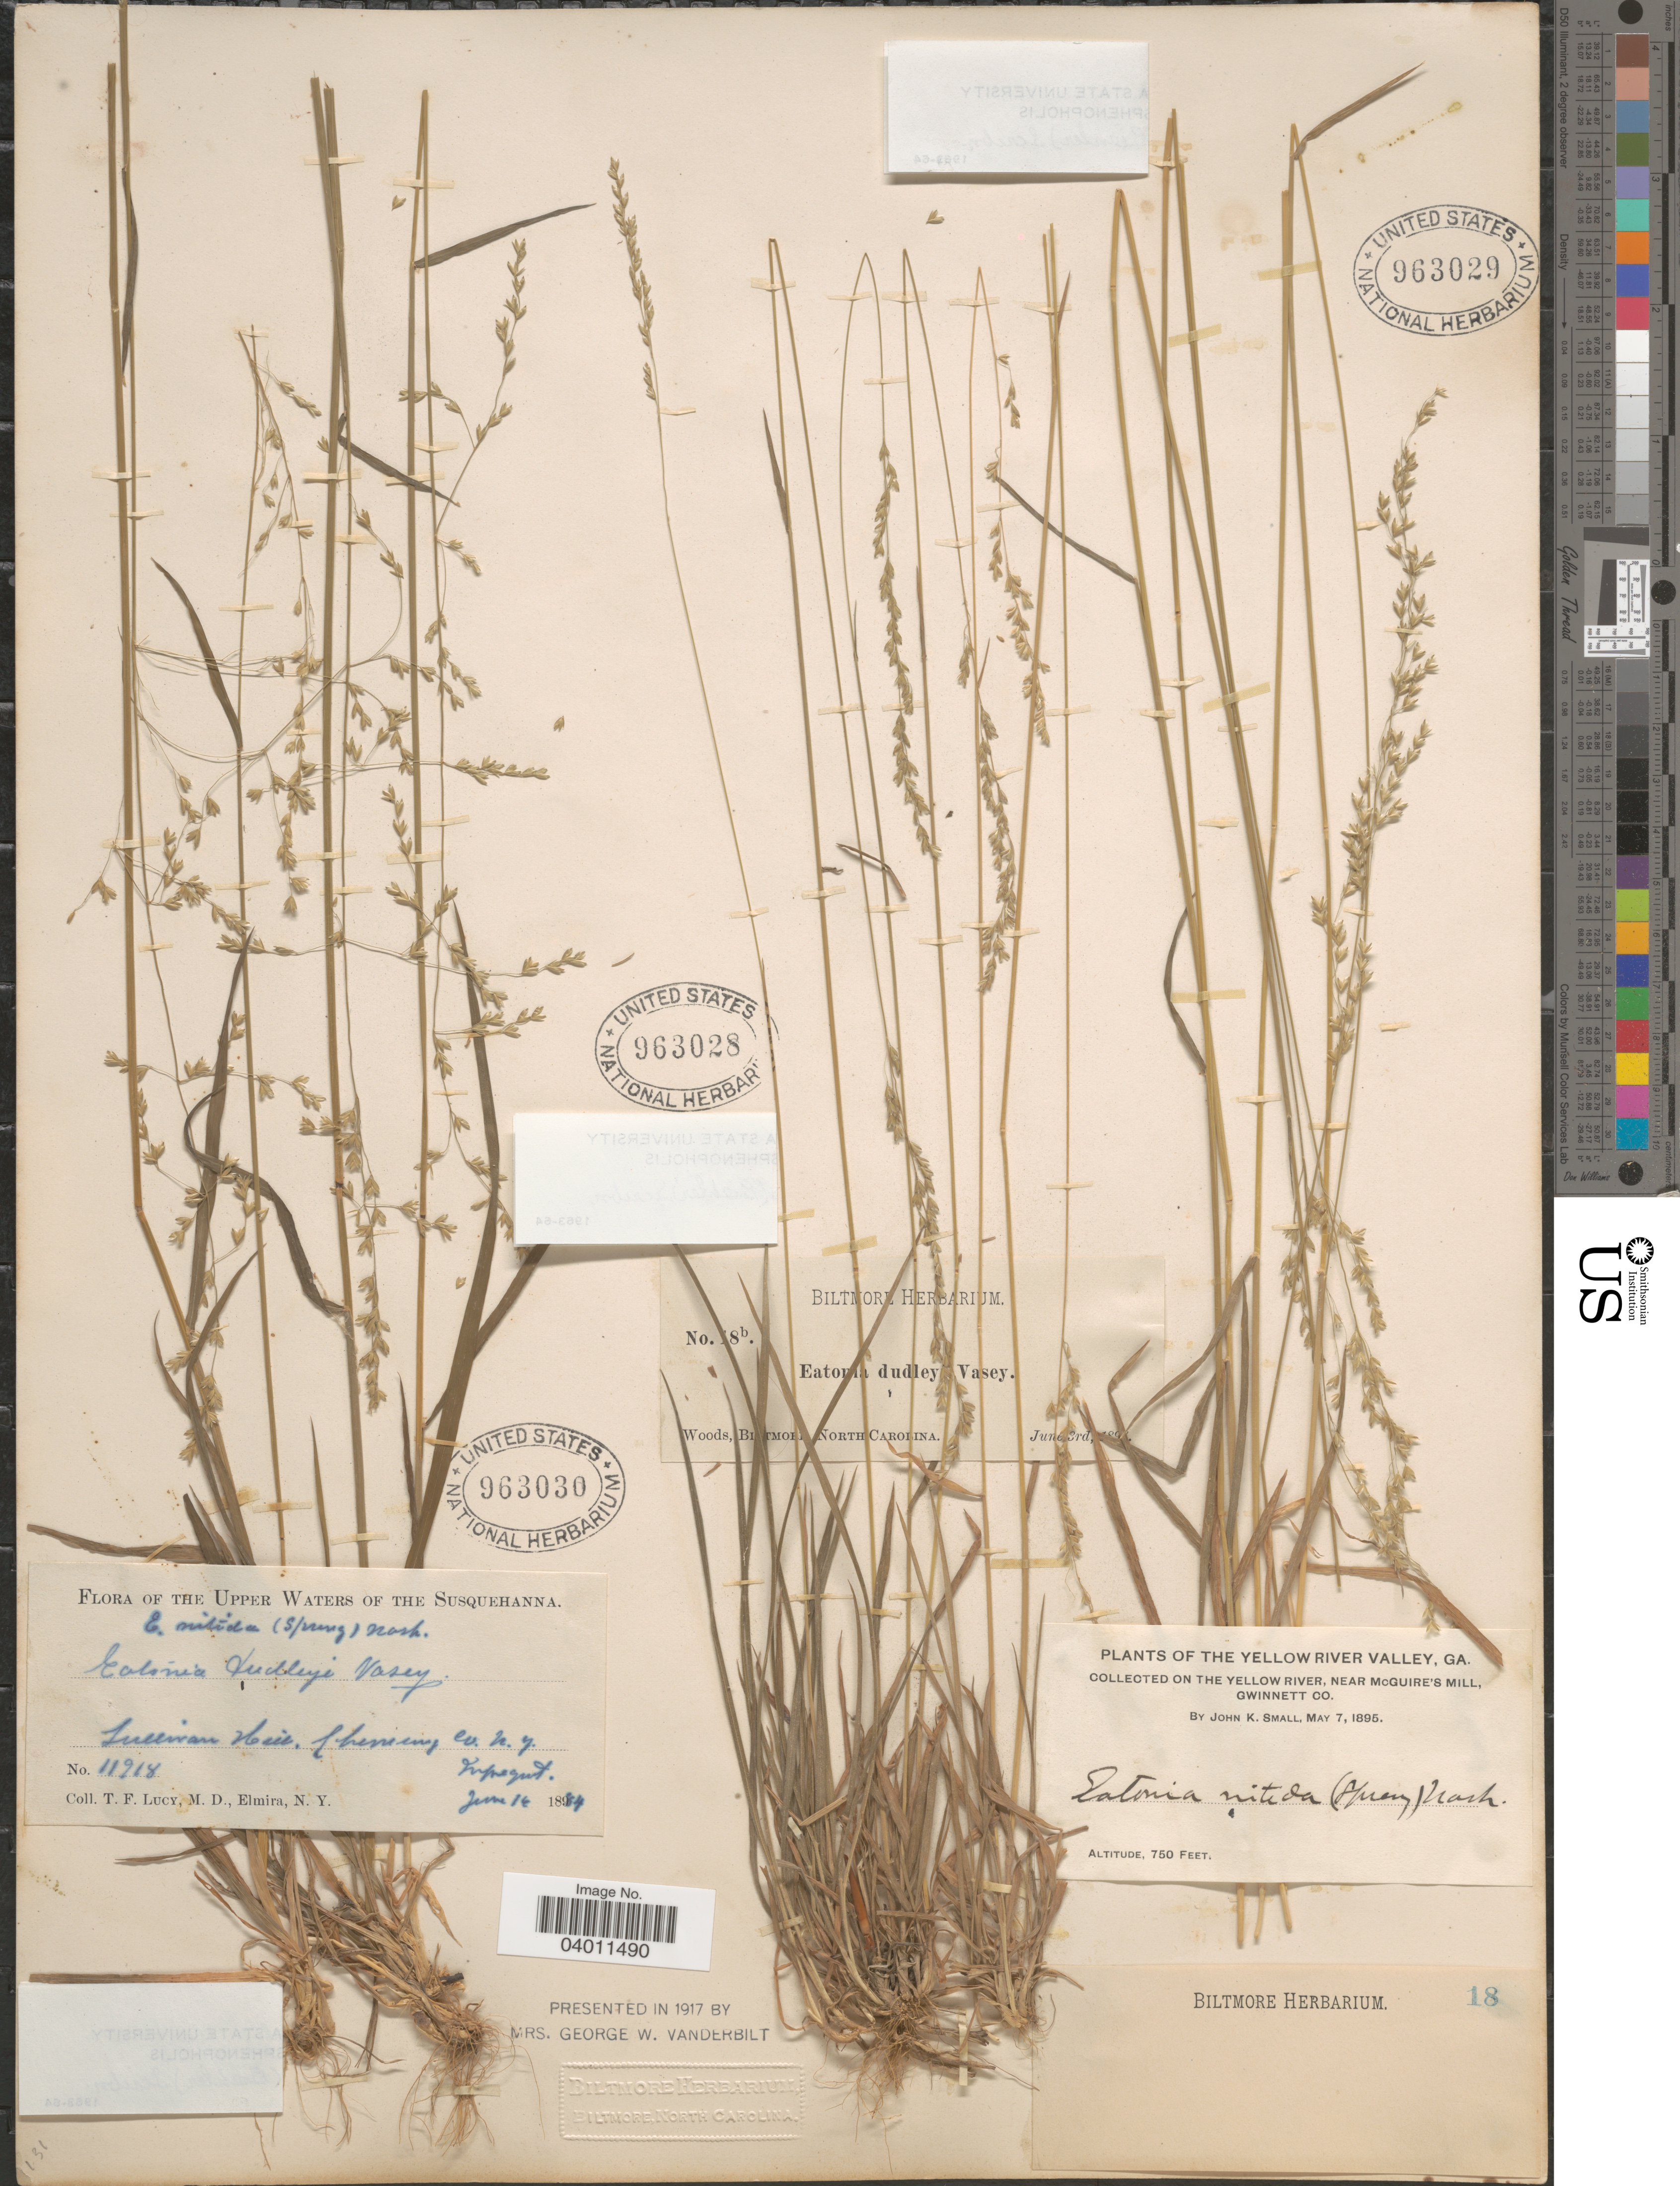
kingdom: Plantae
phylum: Tracheophyta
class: Liliopsida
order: Poales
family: Poaceae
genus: Sphenopholis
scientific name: Sphenopholis nitida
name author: (Biehler) Scribn.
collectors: T. Lucy & M. Elmira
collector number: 11918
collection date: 1884-06-16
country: United States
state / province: New York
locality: The Upper Waters of the Susquehanna. Sullivan Hill, Chemung Co.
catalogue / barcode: US 963030-3